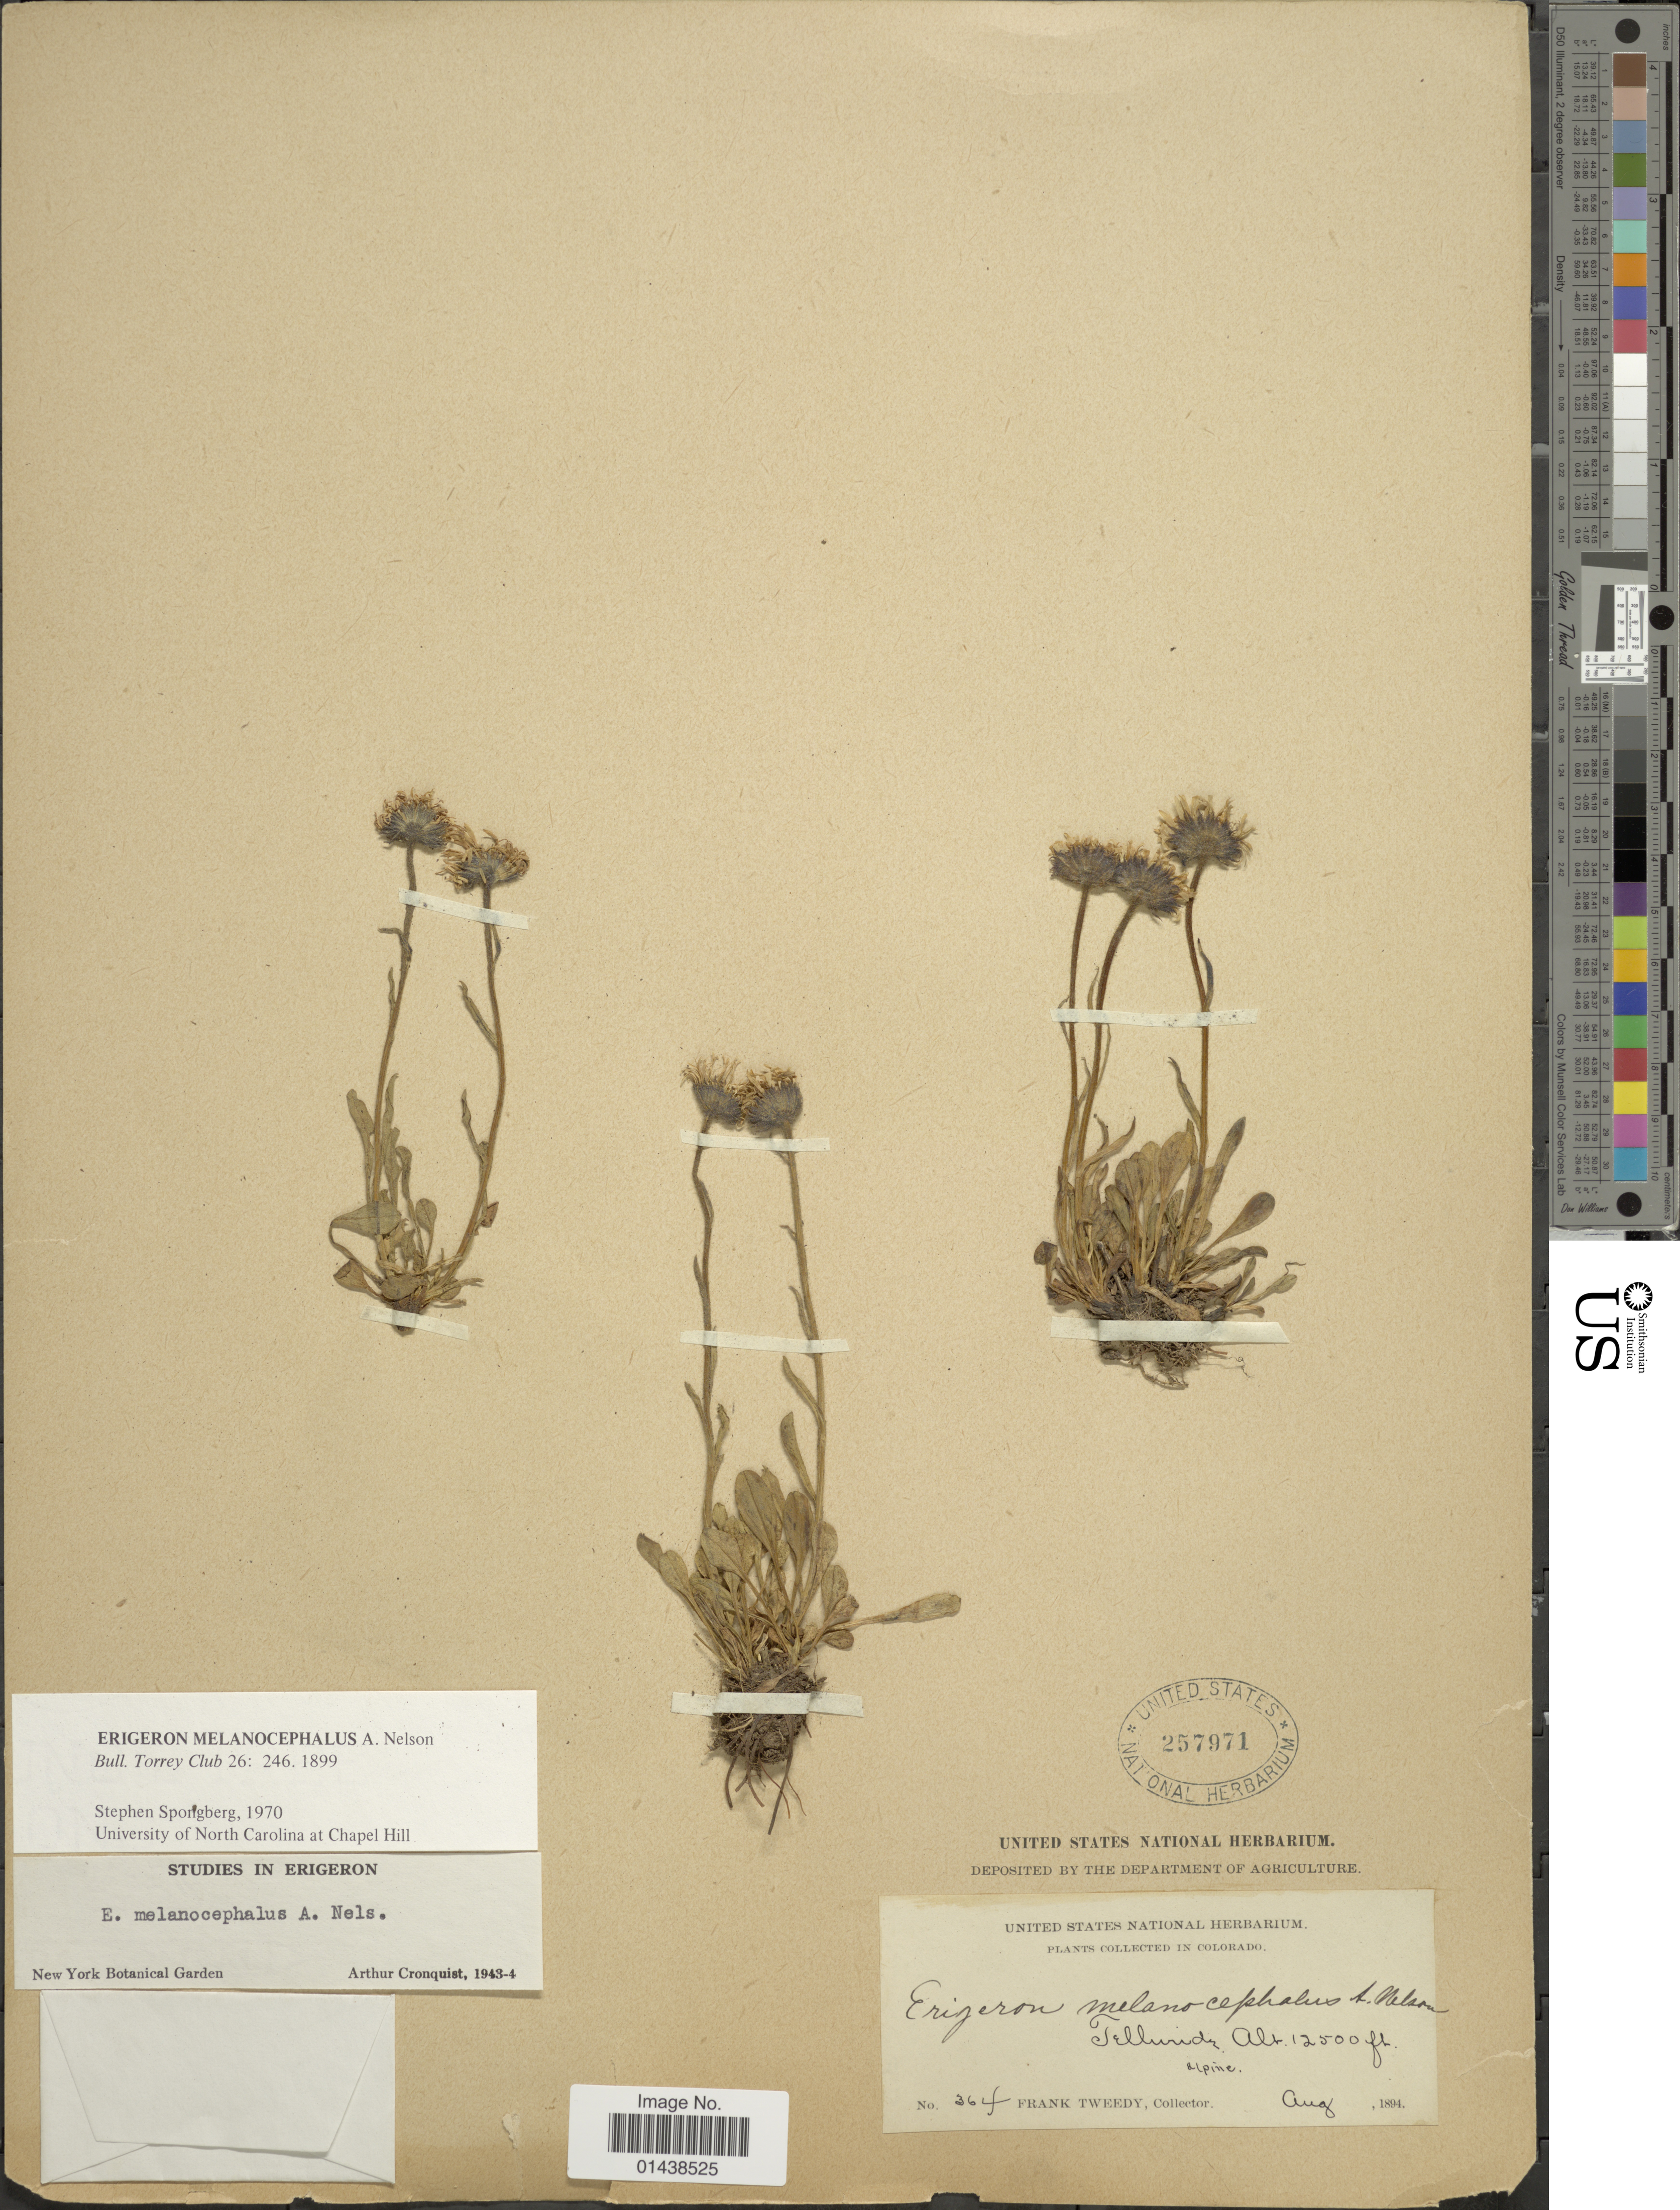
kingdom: Plantae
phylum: Tracheophyta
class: Magnoliopsida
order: Asterales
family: Asteraceae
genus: Erigeron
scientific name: Erigeron melanocephalus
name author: (A. Nelson) A. Nelson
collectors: F. Tweedy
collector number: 364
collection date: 1894-08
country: United States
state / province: Colorado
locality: Telluride. Alpine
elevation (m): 3810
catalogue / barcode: US 257971